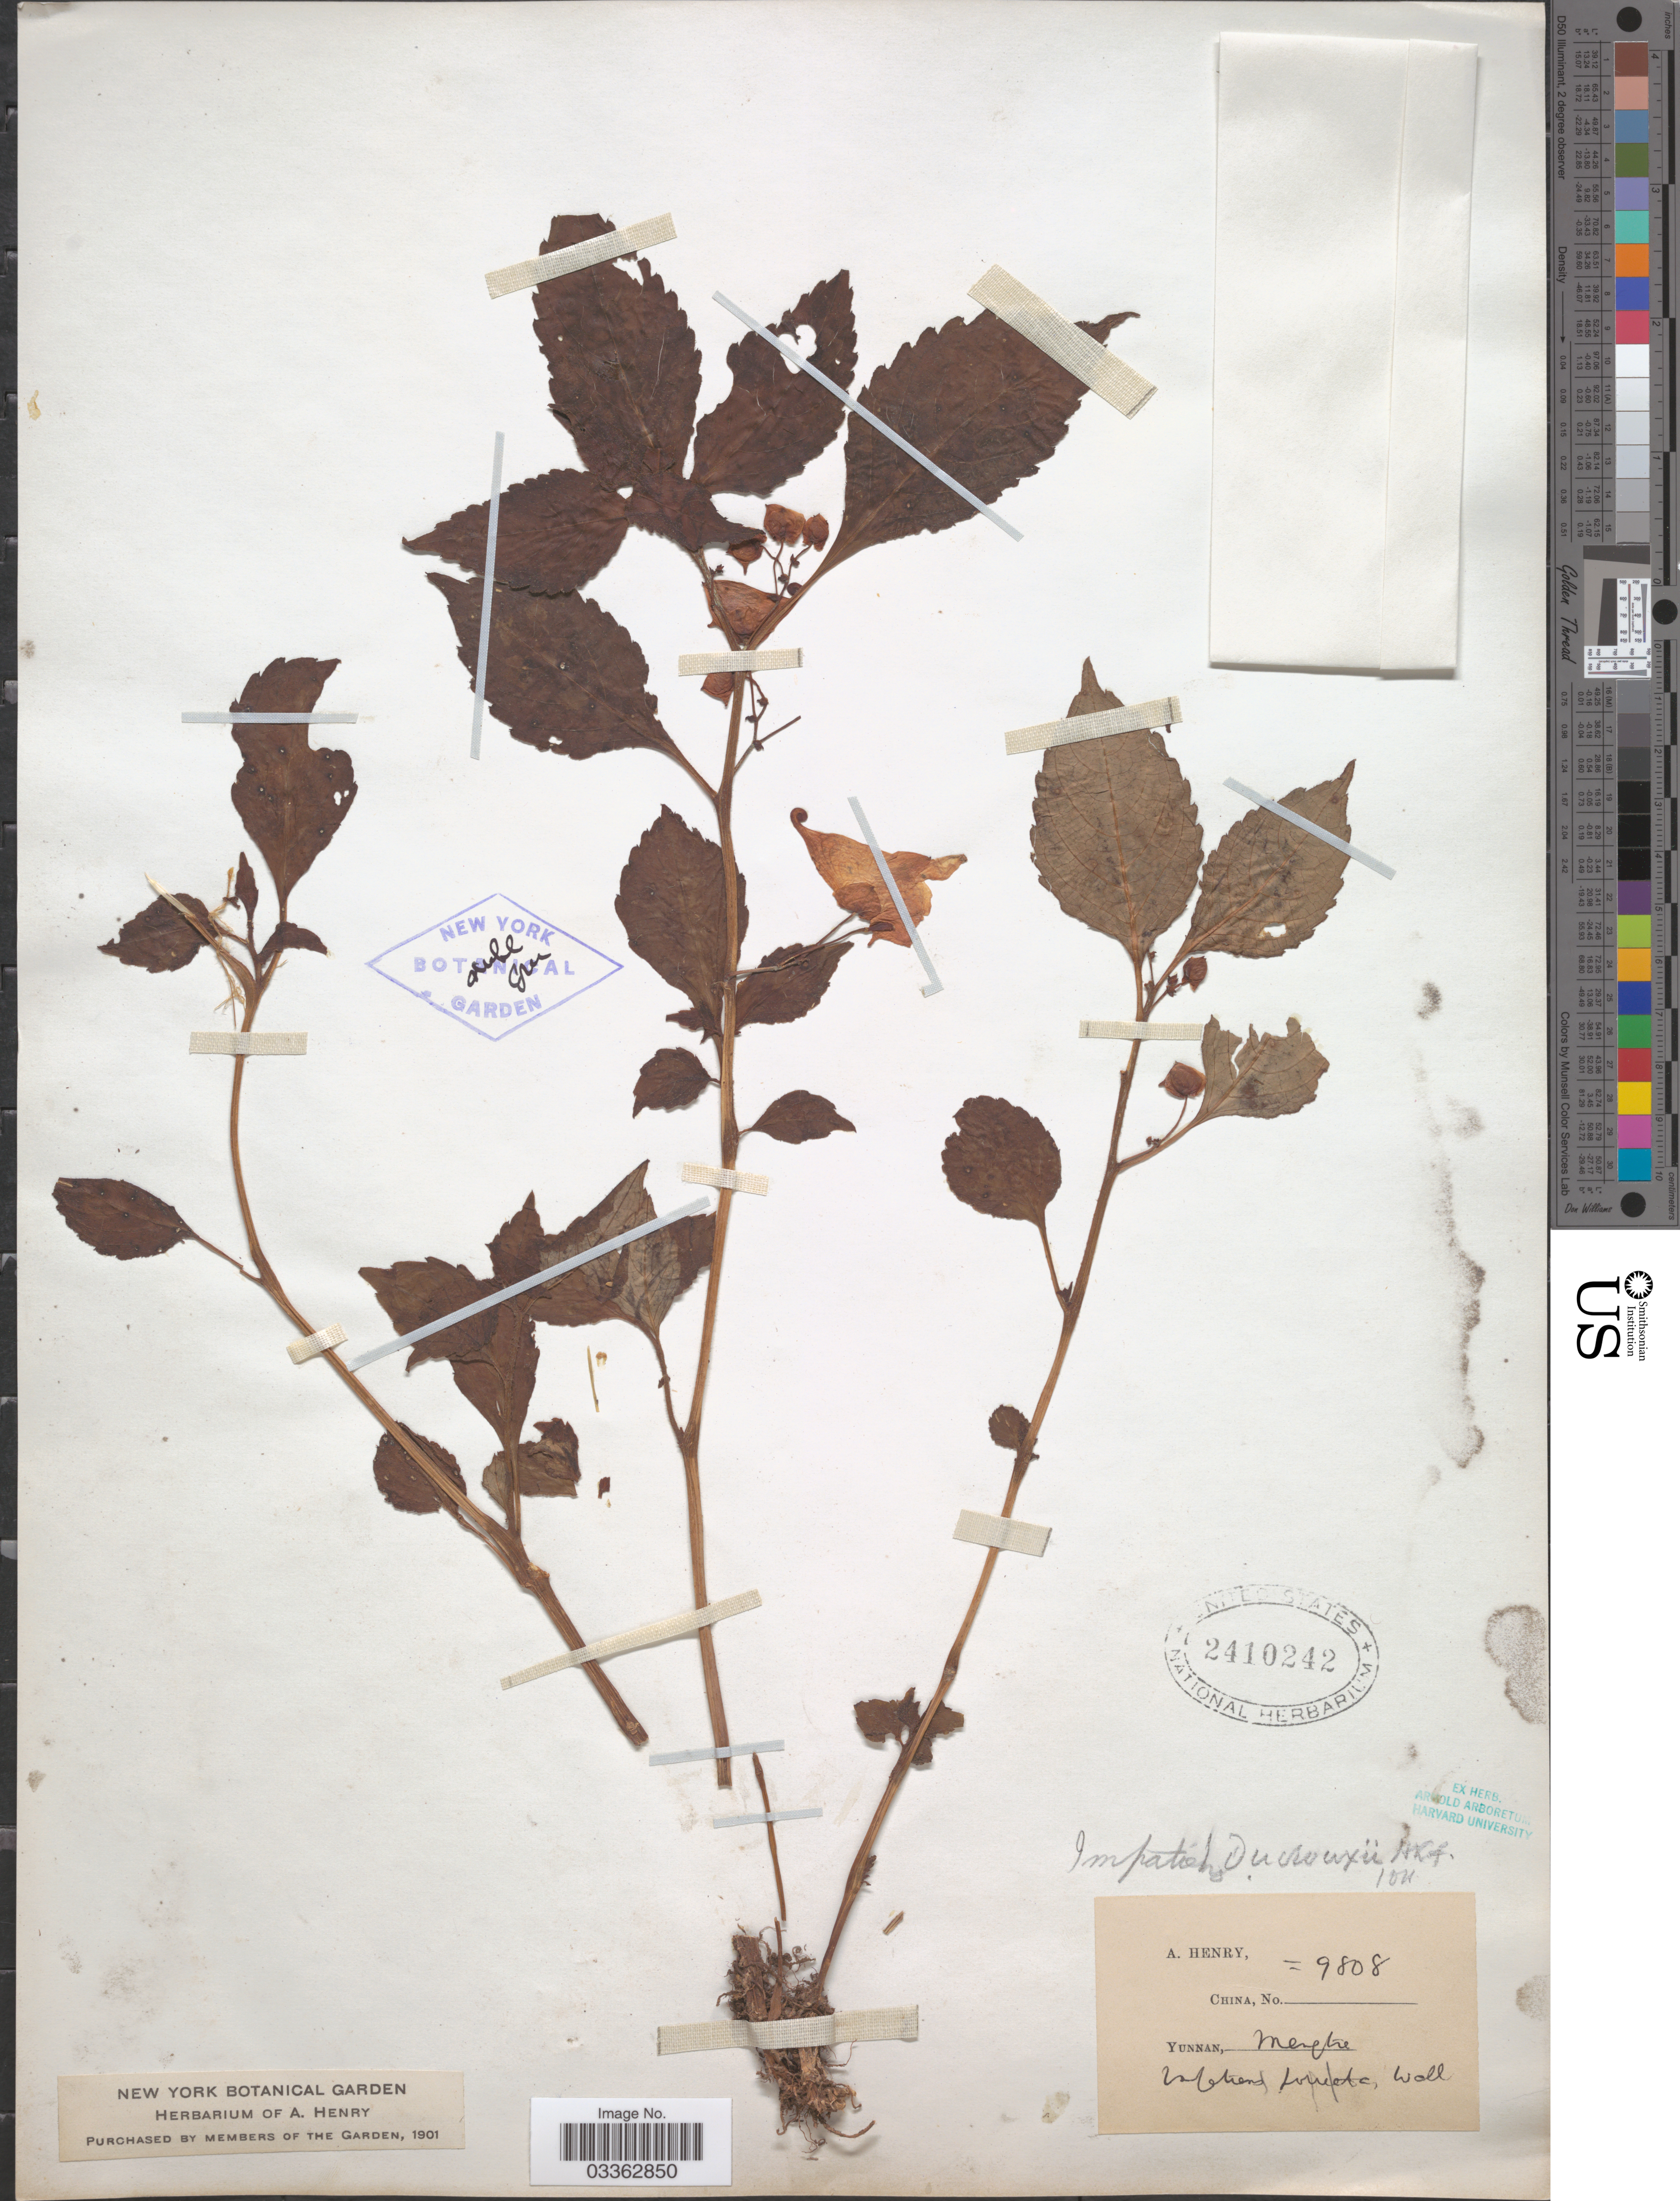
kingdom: Plantae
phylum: Tracheophyta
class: Magnoliopsida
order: Ericales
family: Balsaminaceae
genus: Impatiens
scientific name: Impatiens duclouxii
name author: Hook. f.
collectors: A. Henry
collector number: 9808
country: China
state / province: Yunnan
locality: Mengtsze.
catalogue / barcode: US 2410242